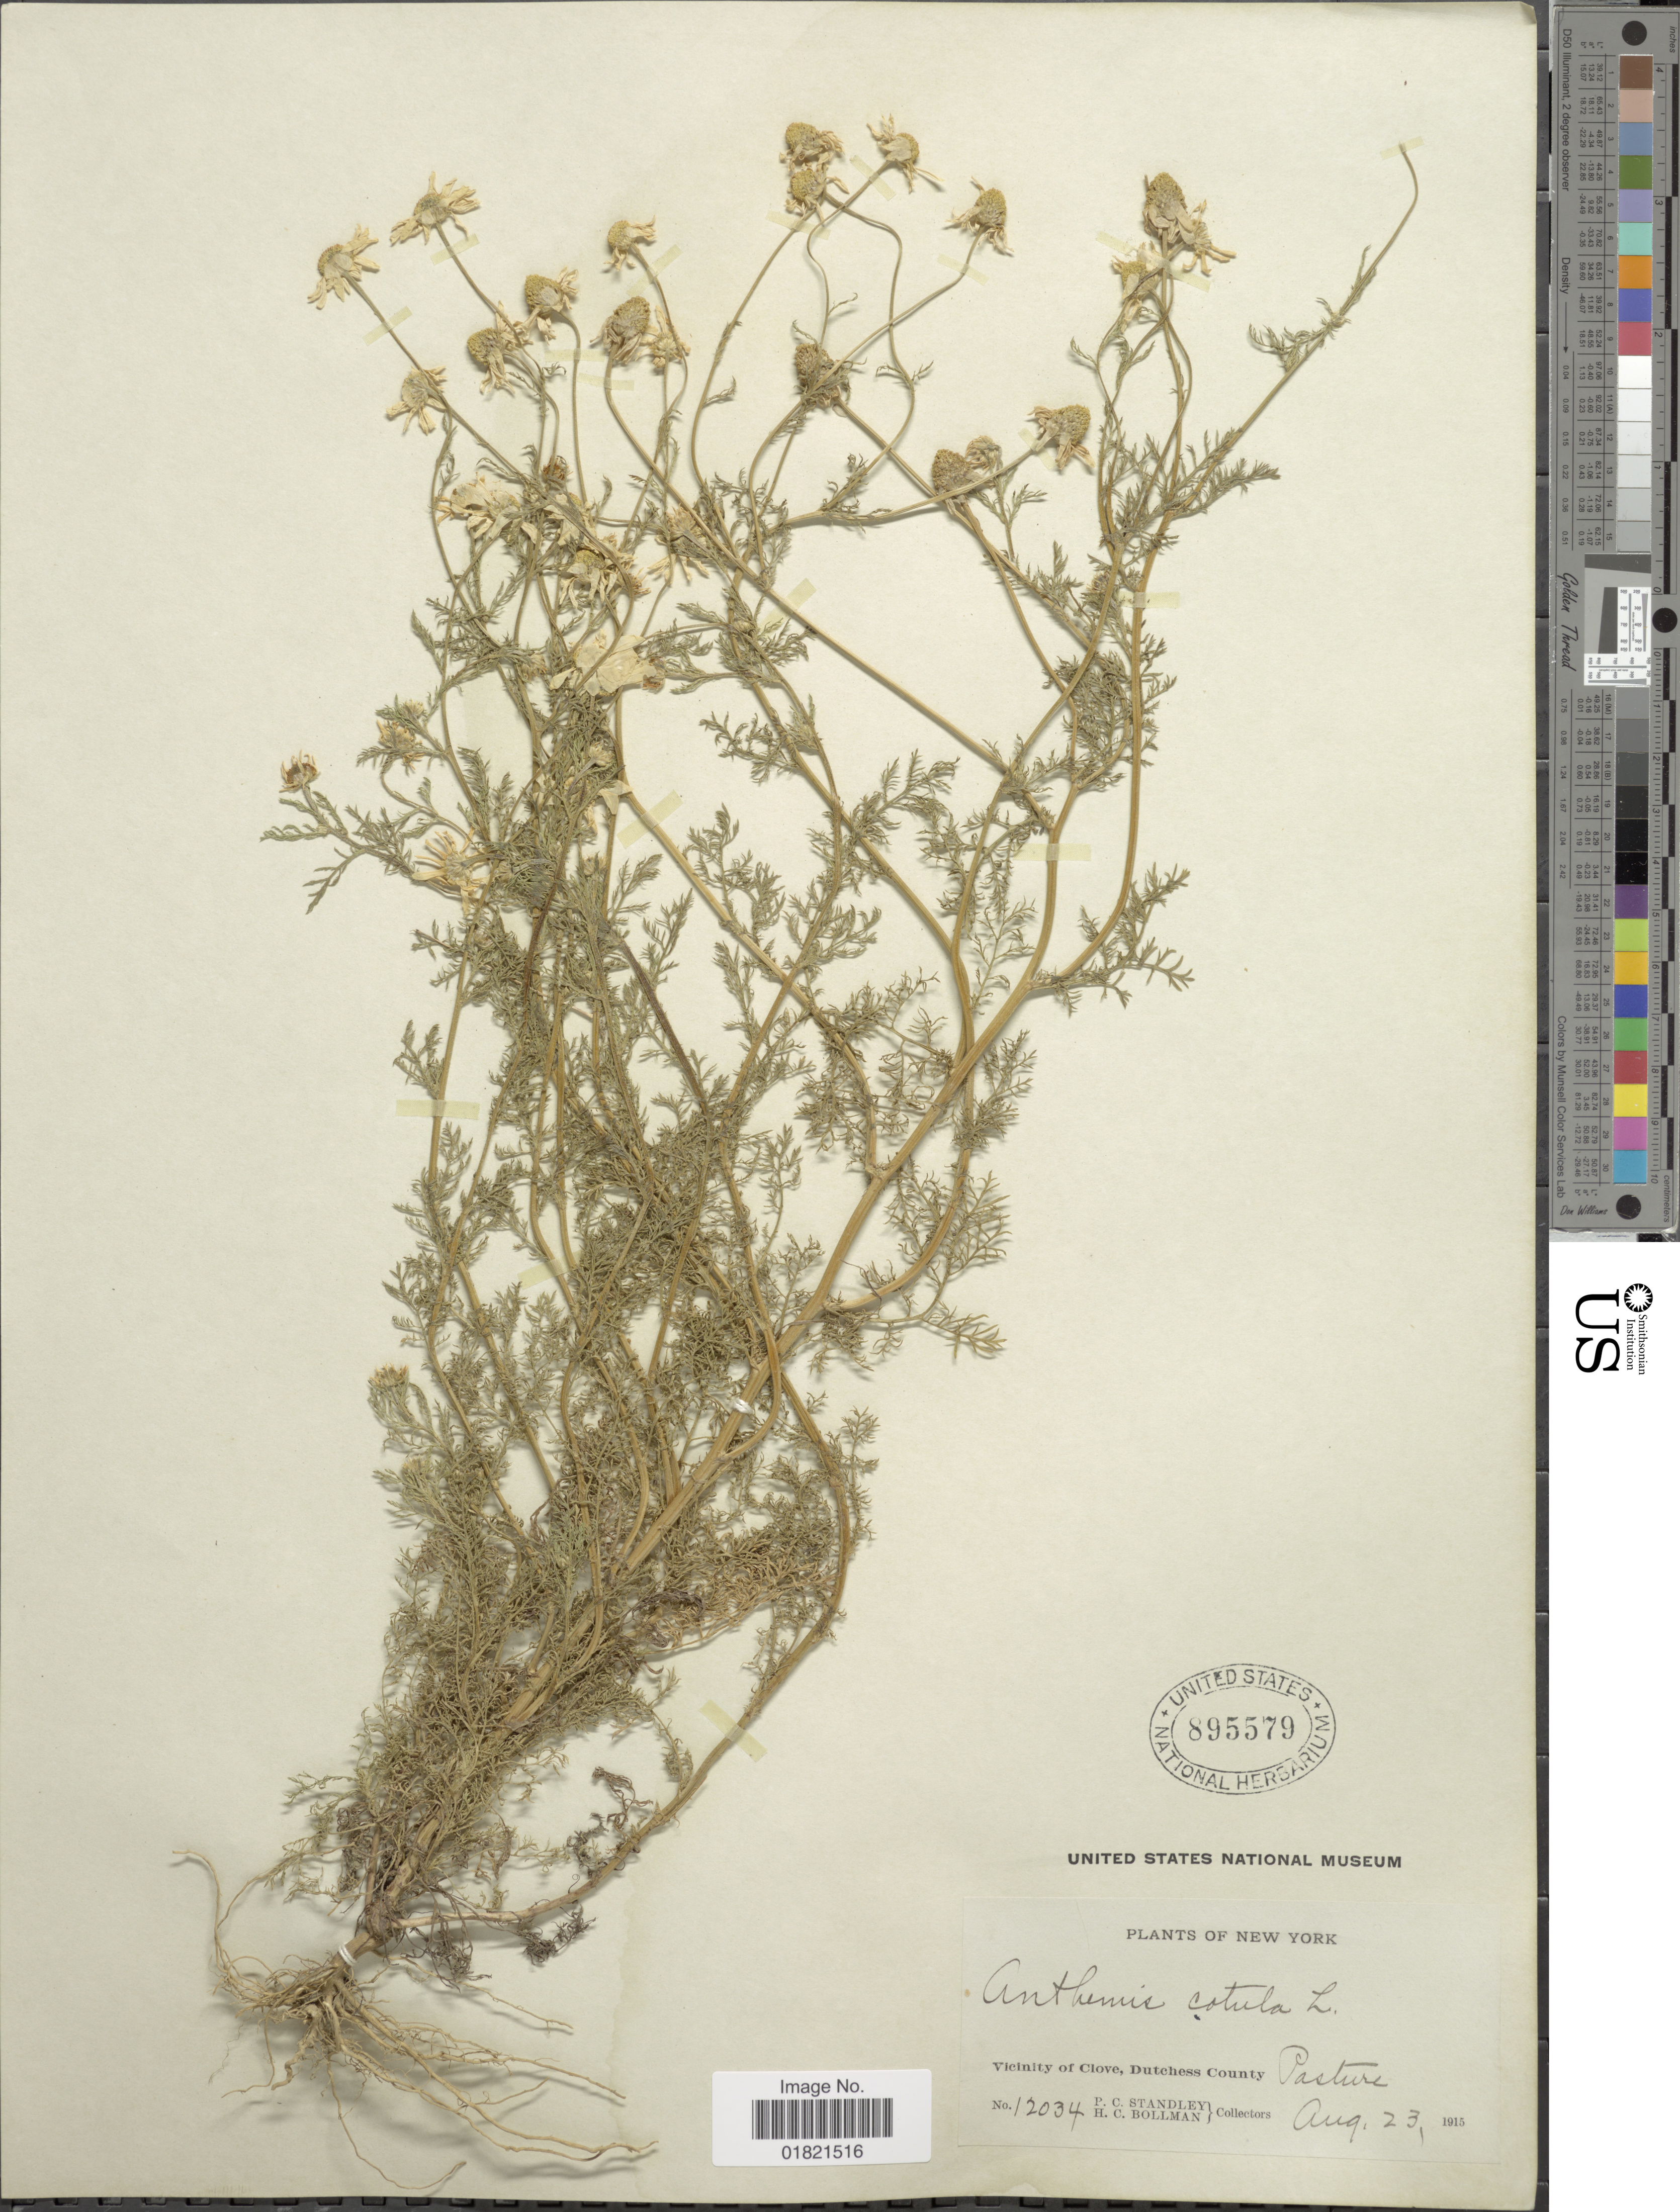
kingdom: Plantae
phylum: Tracheophyta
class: Magnoliopsida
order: Asterales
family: Asteraceae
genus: Anthemis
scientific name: Anthemis cotula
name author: L.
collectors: P. C. Standley & H. C. Bollman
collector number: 12034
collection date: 1915-08-23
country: United States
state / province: New York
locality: Vicinity of Clove, Dutchess County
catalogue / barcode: US 895579